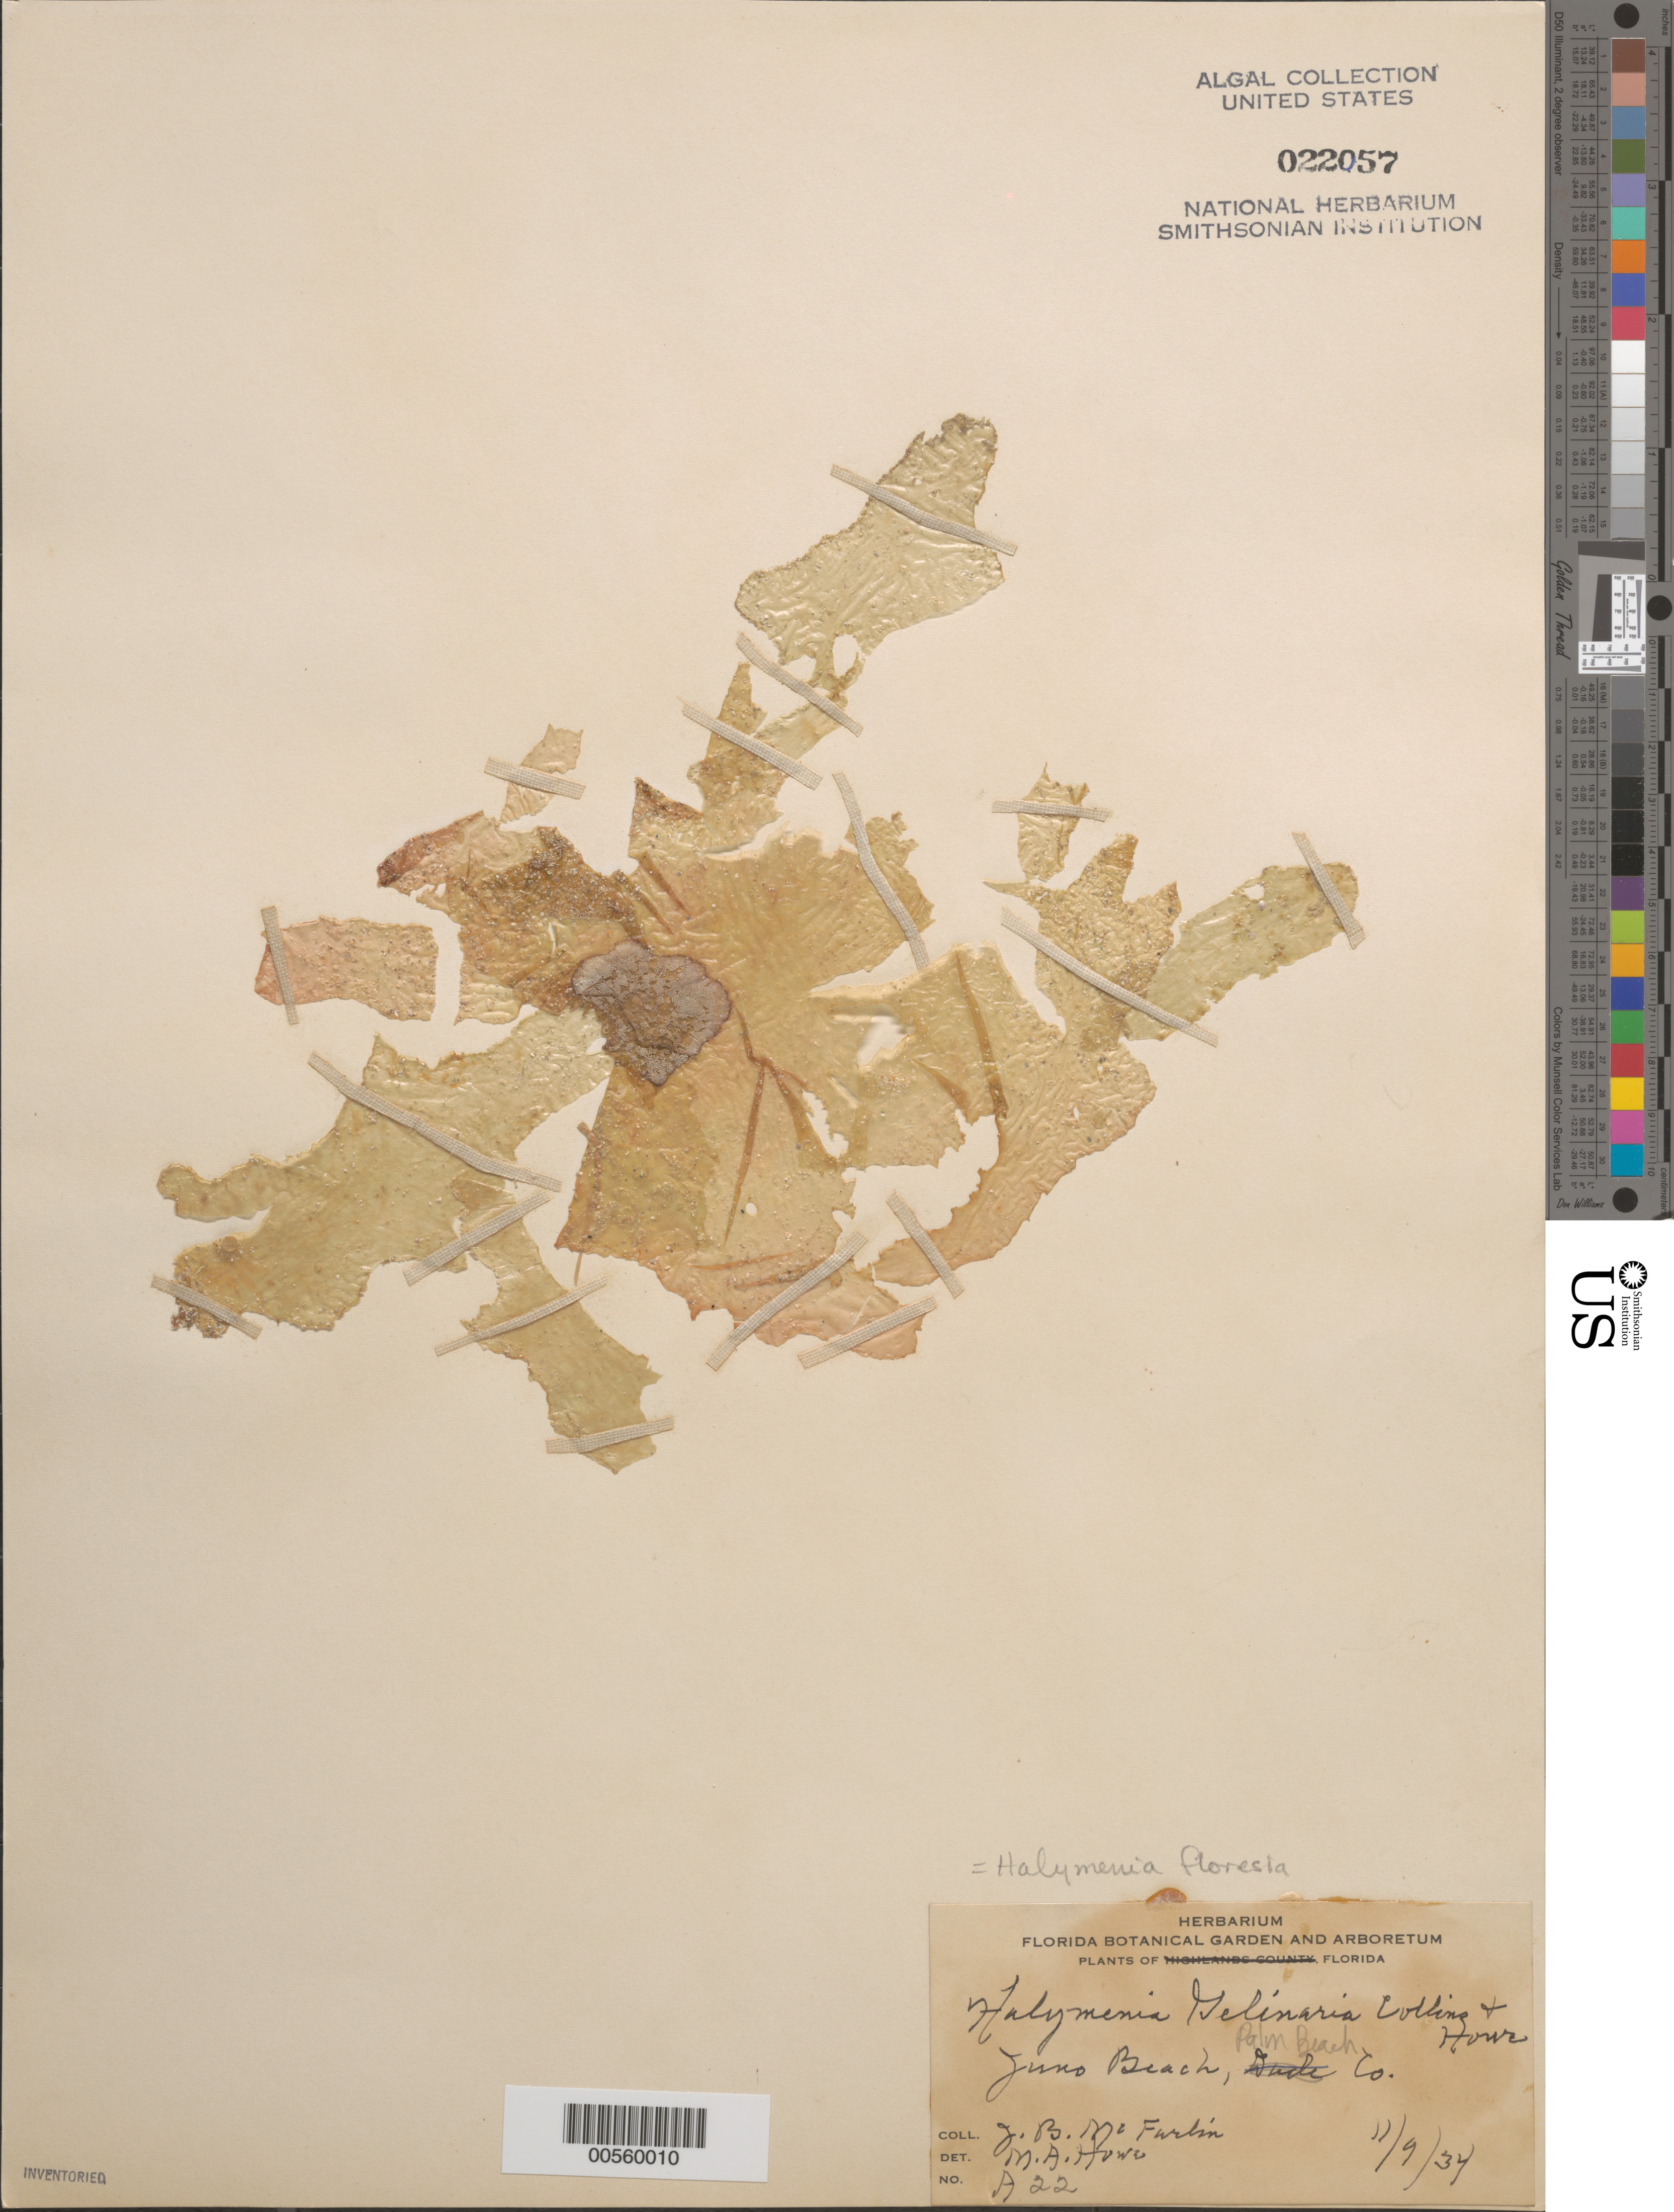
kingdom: Plantae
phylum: Rhodophyta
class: Florideophyceae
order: Halymeniales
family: Halymeniaceae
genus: Halymenia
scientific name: Halymenia floresii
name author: (Clemente) C. Agardh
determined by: Howe, M. A.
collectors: J. McFarlin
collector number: A22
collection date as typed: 09 Nov 1934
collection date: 1934-11-09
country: United States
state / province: Florida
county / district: Palm Beach County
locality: Juno Beach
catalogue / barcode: US 22057